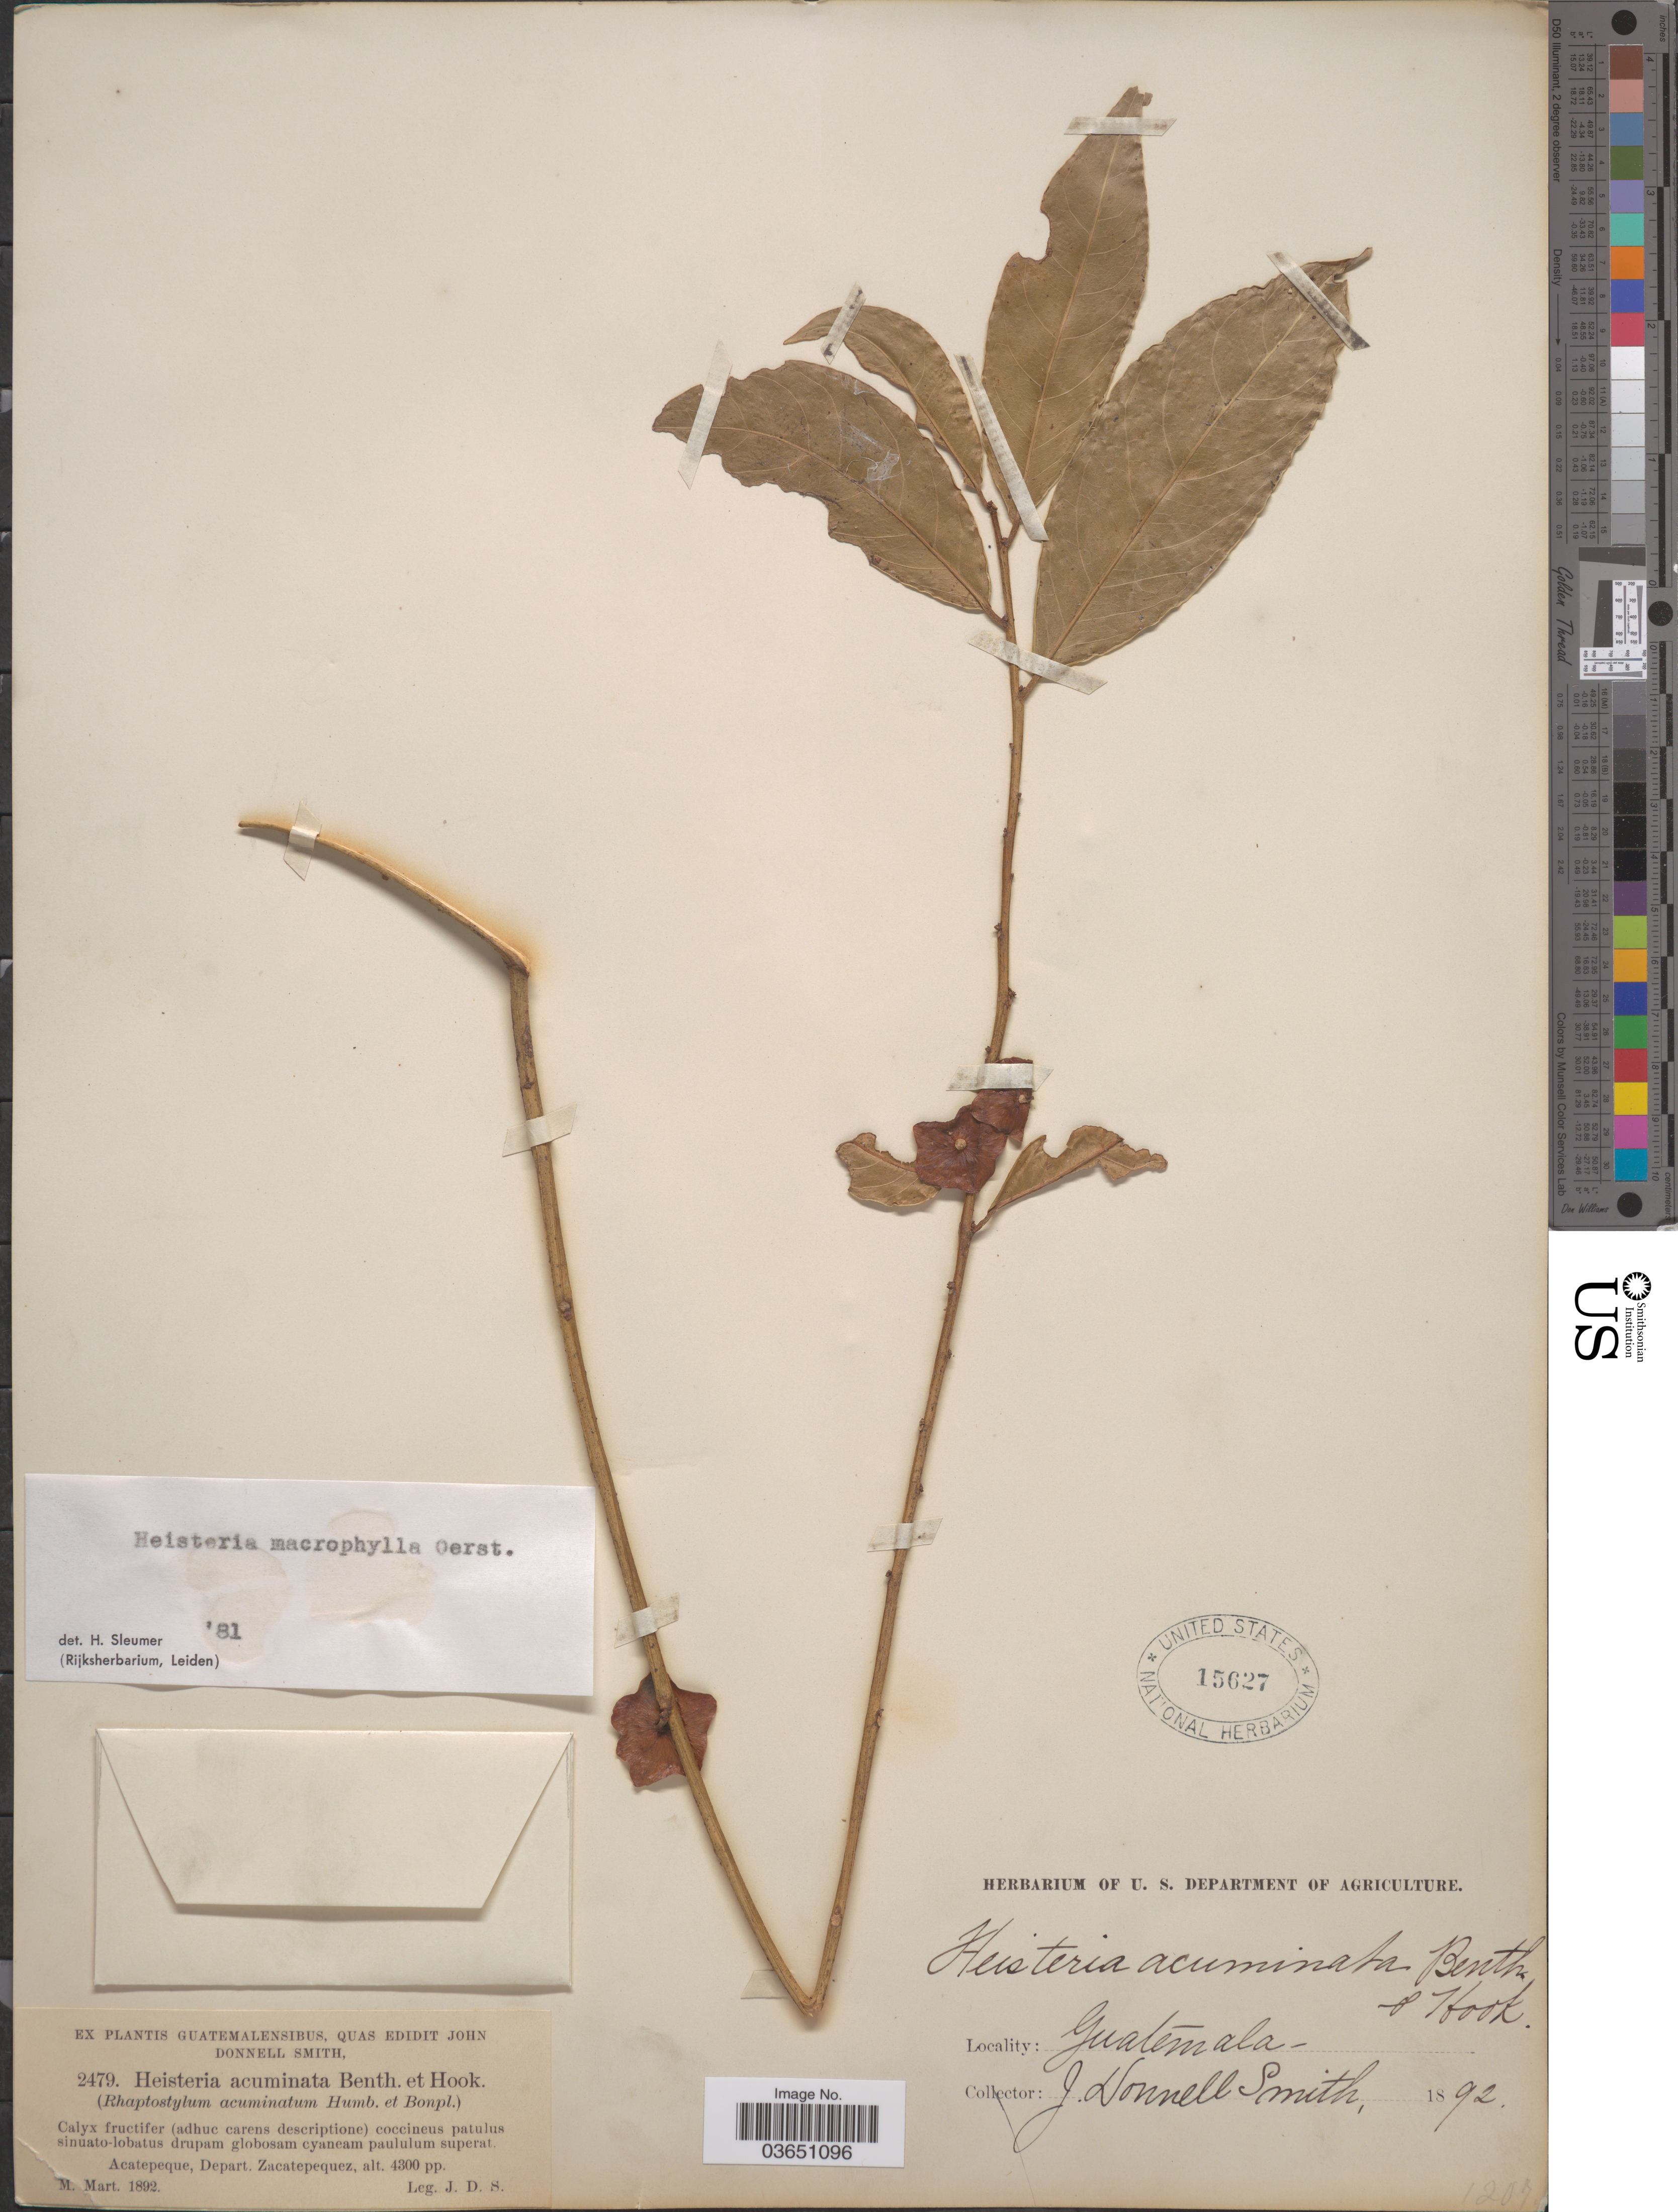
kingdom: Plantae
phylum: Tracheophyta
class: Magnoliopsida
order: Santalales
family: Erythropalaceae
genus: Heisteria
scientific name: Heisteria macrophylla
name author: Oerst.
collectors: J. Donnell Smith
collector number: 2479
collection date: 1892-03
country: Guatemala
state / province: Sacatepéquez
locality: Acatepeque, Depart. Zacatepequez.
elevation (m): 1311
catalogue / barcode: US 15627